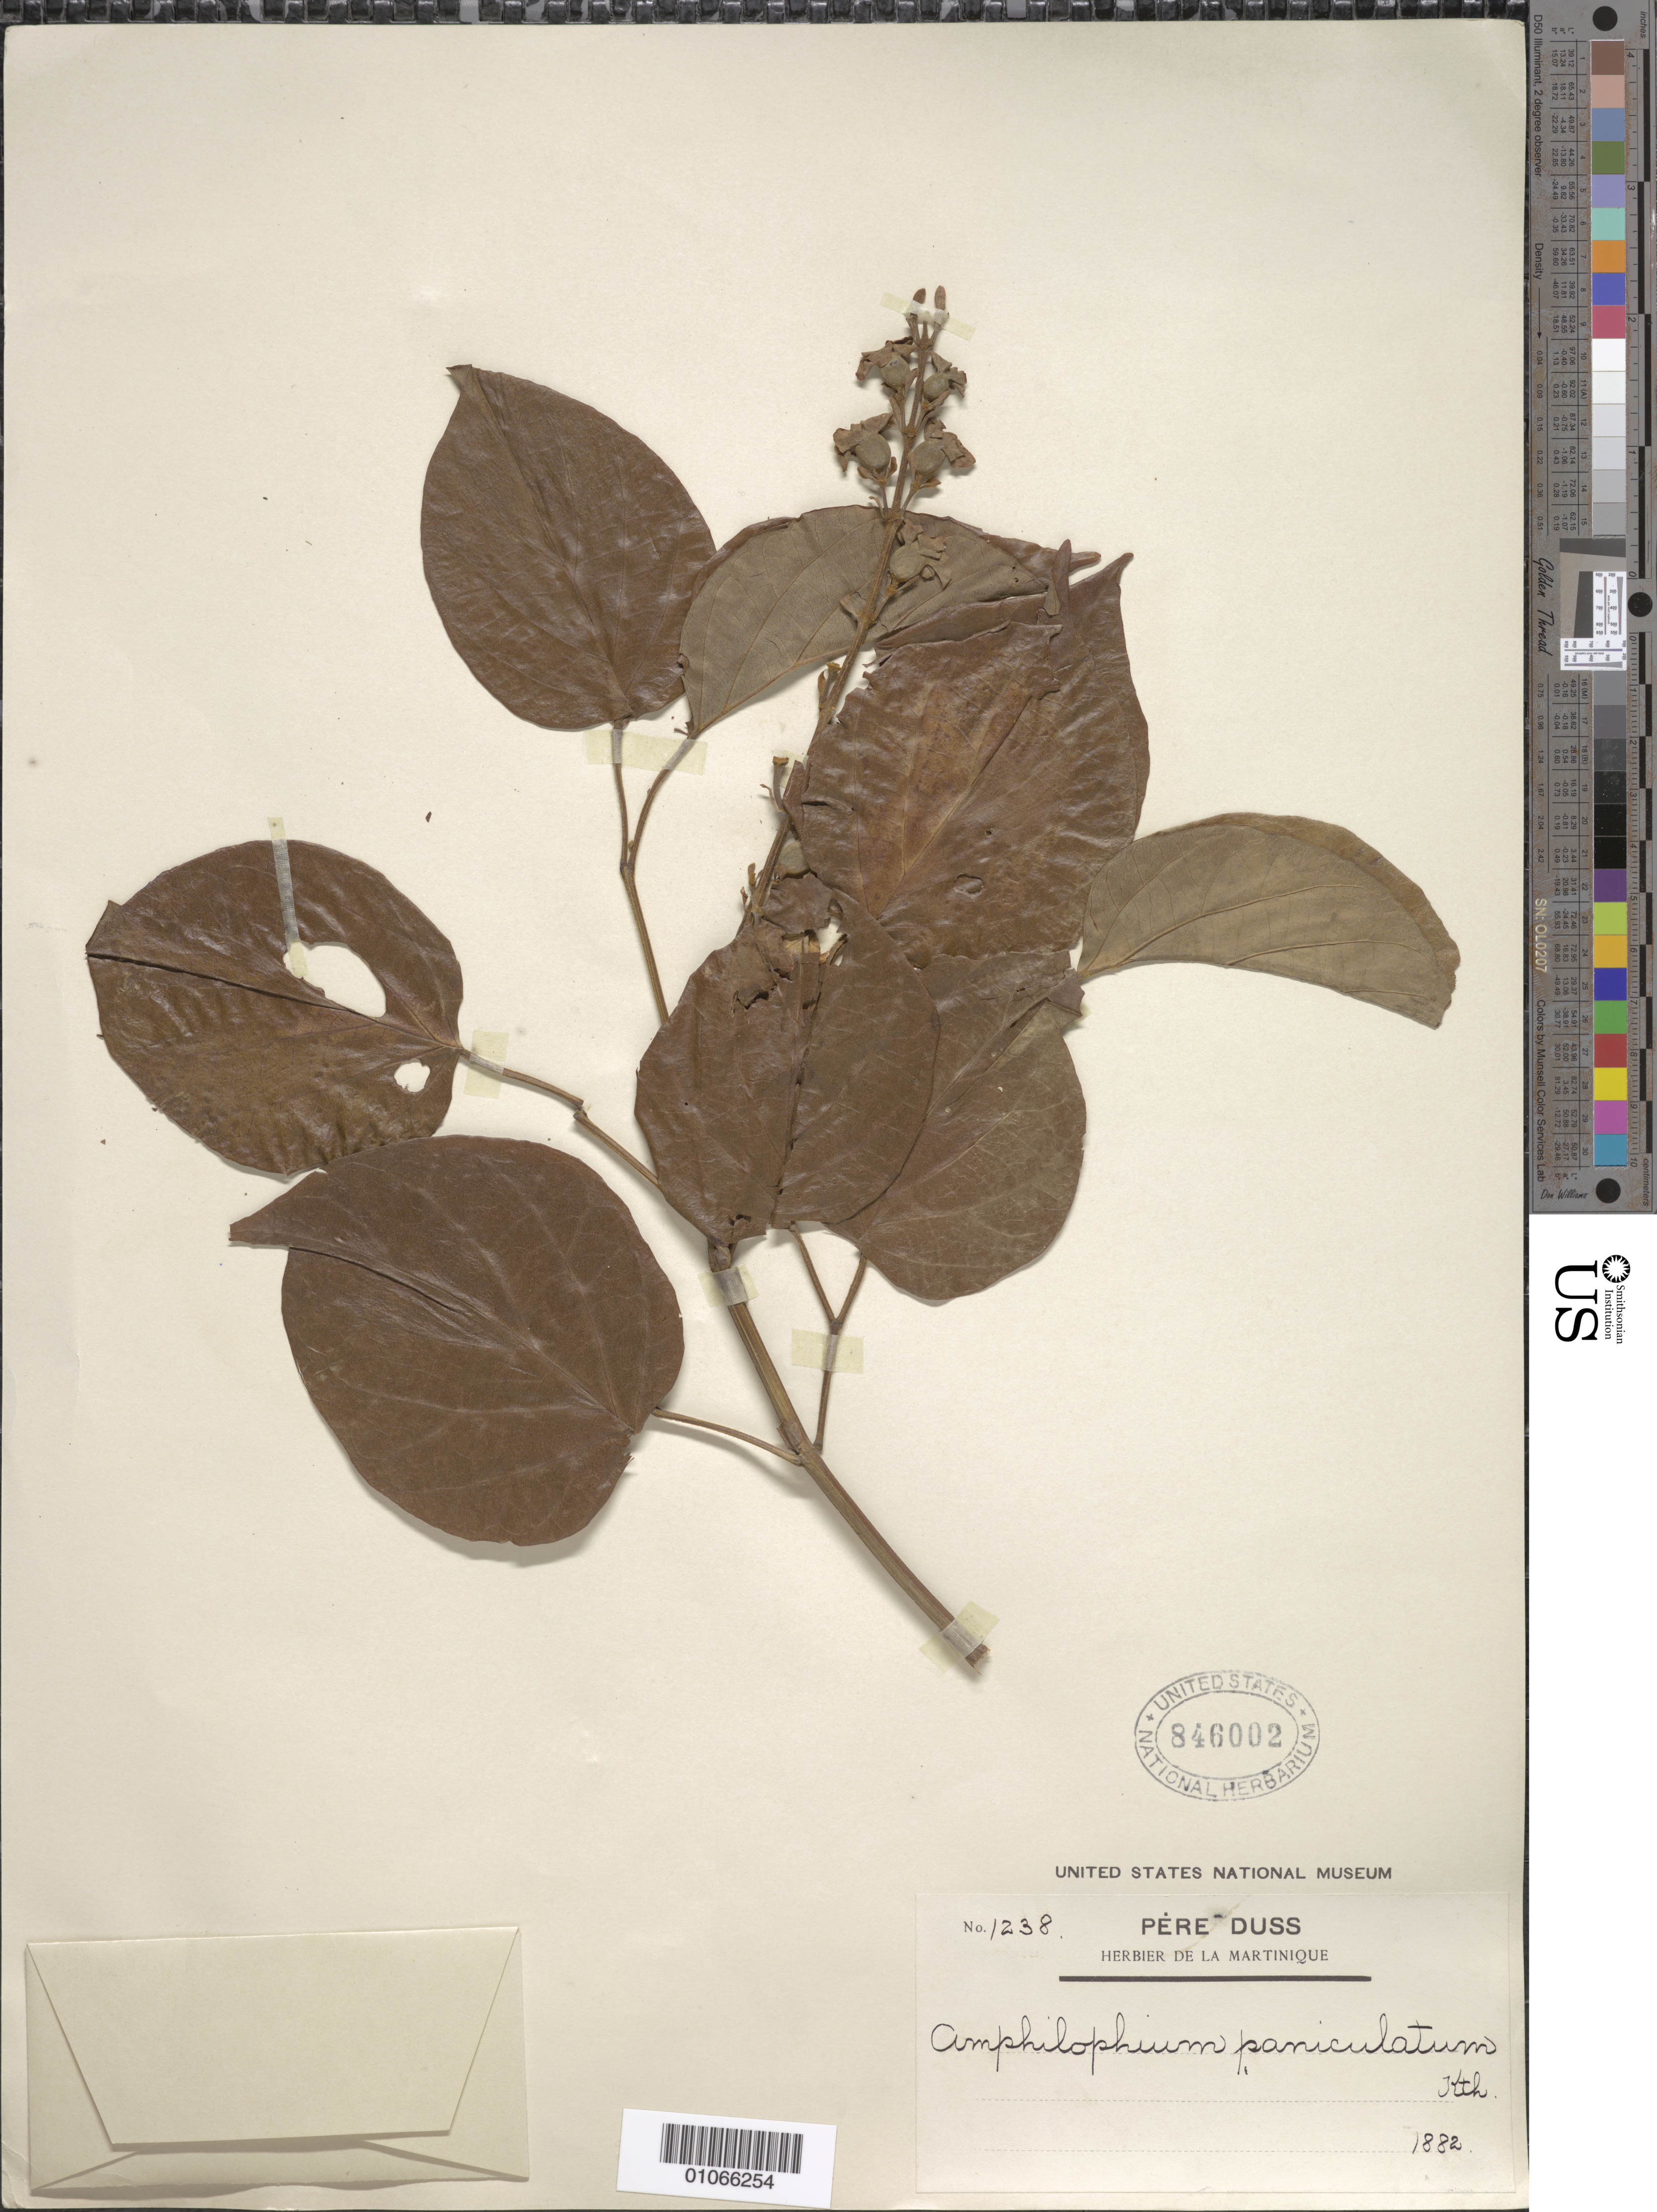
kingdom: Plantae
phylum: Tracheophyta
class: Magnoliopsida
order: Lamiales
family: Bignoniaceae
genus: Amphilophium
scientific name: Amphilophium paniculatum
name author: (L.) Kunth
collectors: Père Duss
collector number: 1238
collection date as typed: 01 Jan 1882 to 31 Dec 1882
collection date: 1882-01-01/1882-12-31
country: Martinique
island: Martinique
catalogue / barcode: US 846002